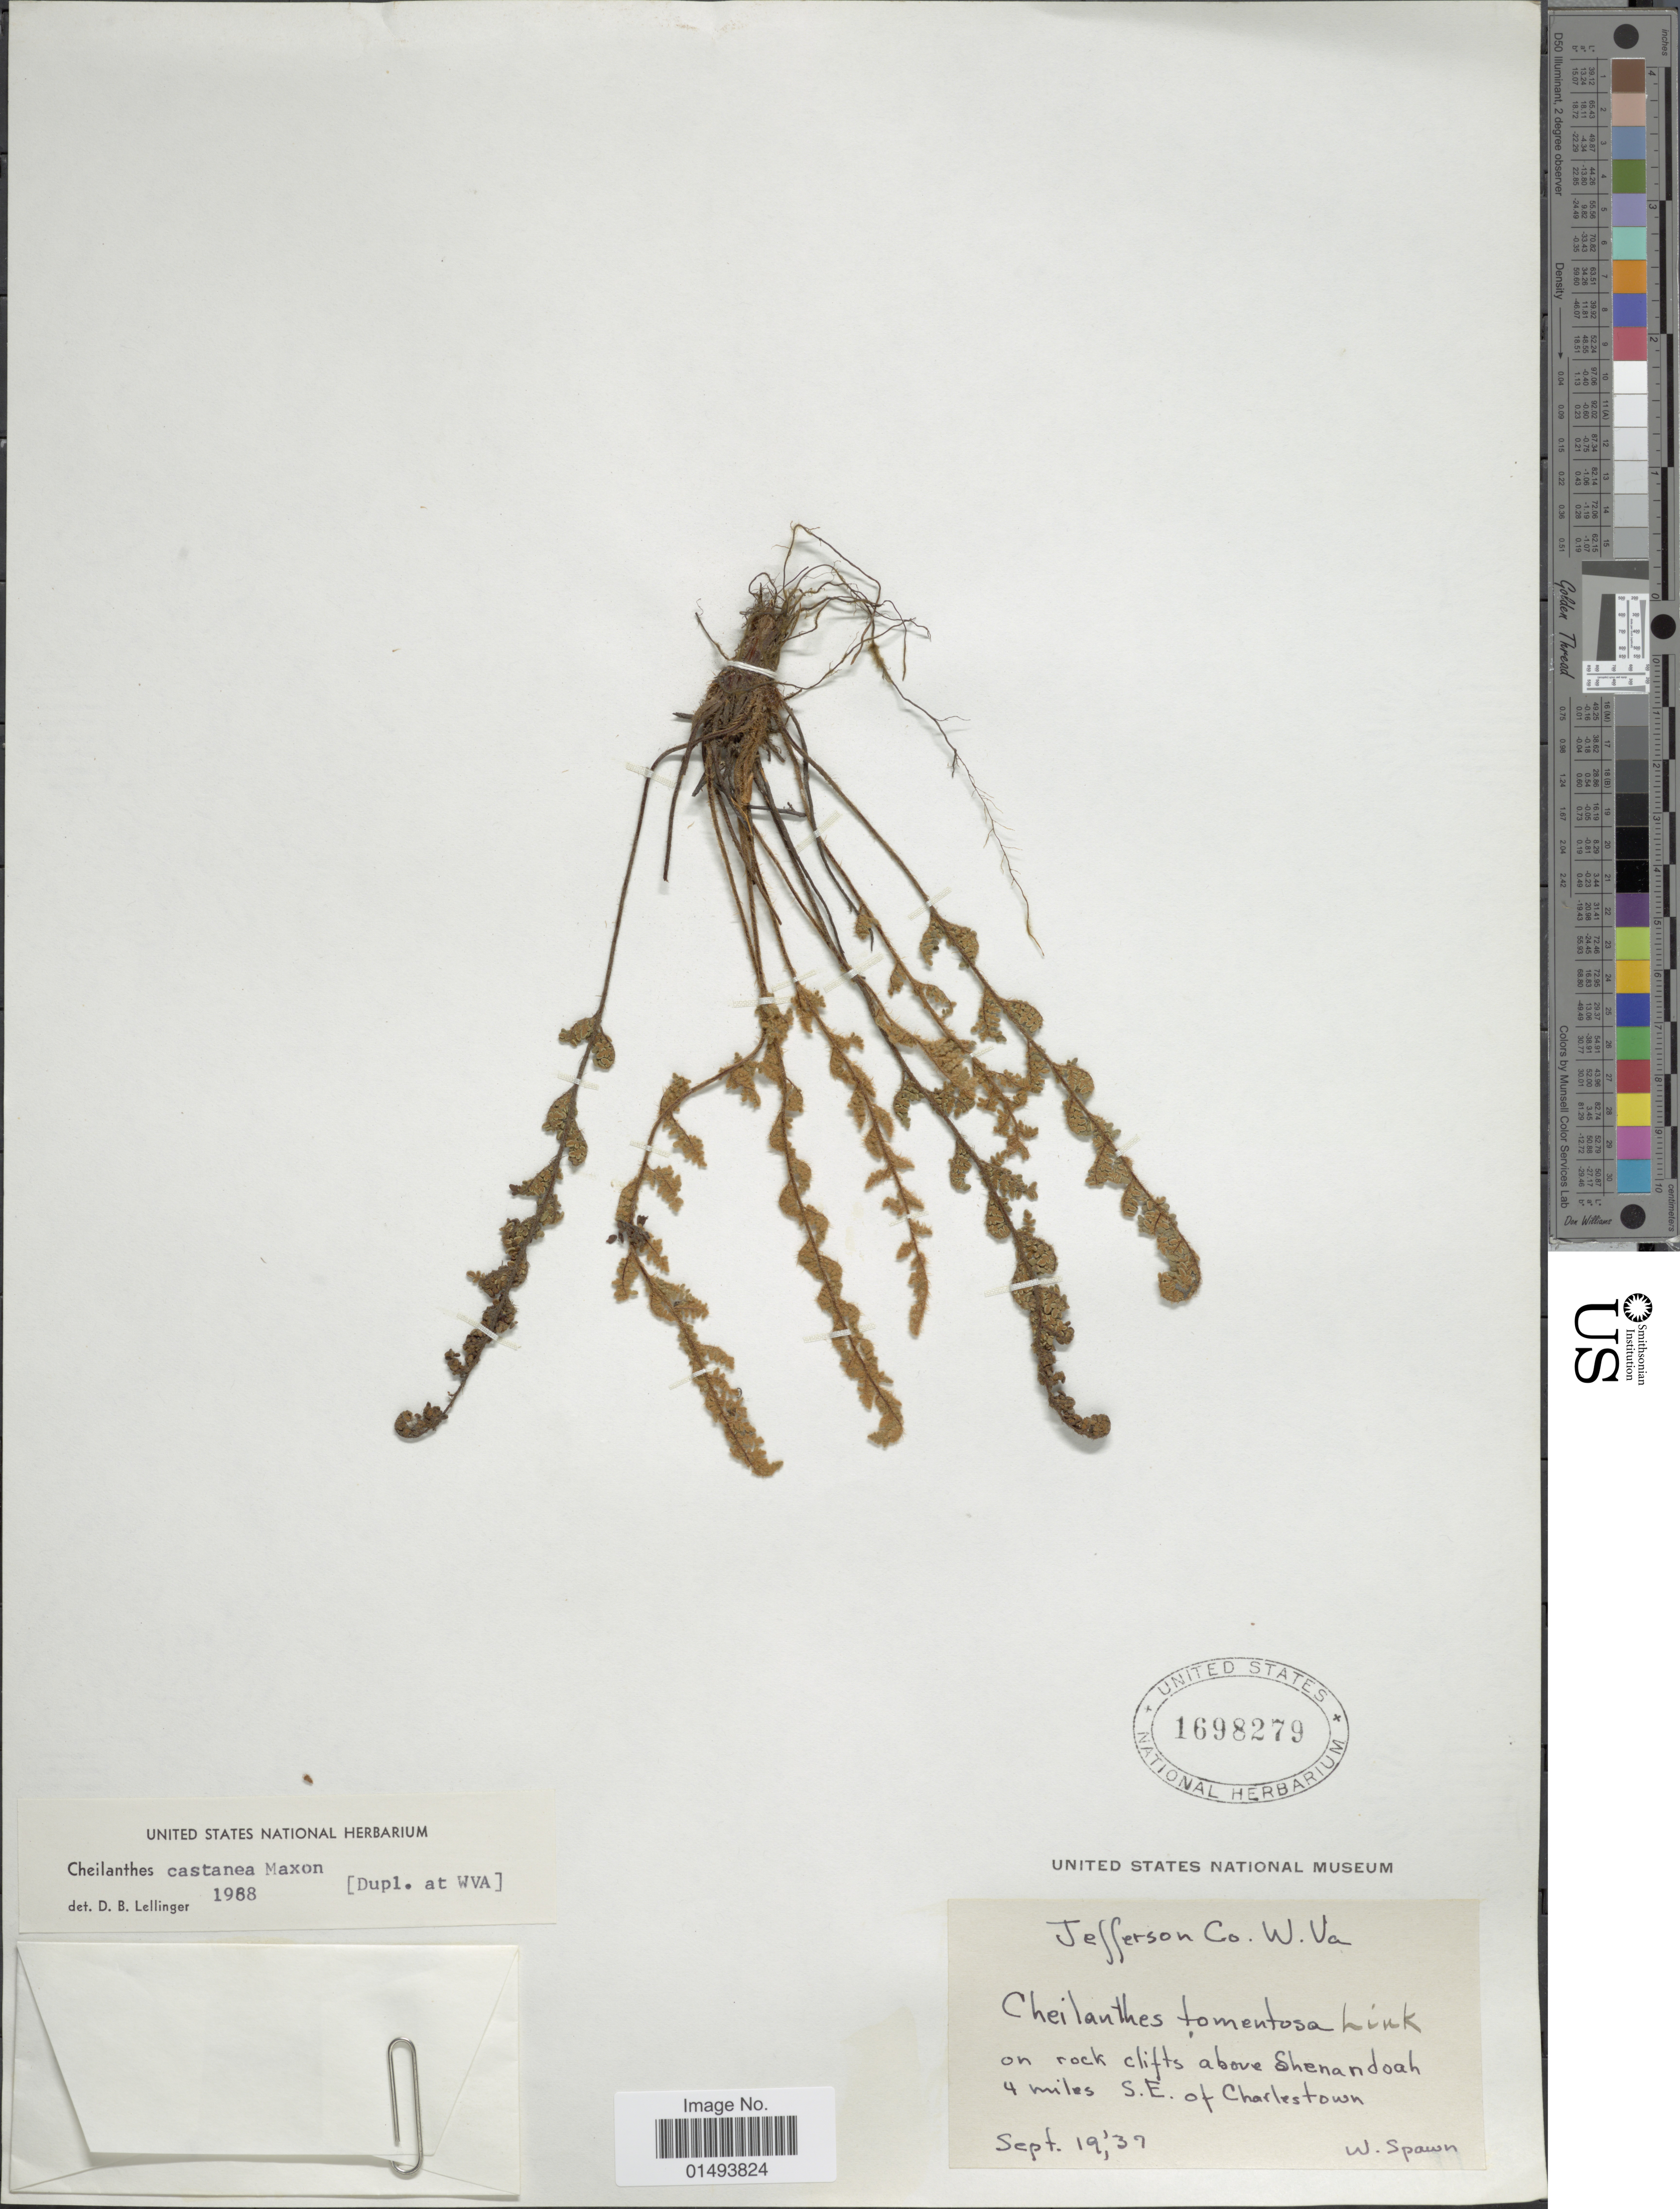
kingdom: Plantae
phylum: Tracheophyta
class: Polypodiopsida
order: Polypodiales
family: Pteridaceae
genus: Myriopteris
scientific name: Myriopteris rufa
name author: Fée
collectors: W. Spawn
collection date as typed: Transcribed d/m/y: 19/9/39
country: United States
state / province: West Virginia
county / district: Jefferson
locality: Jefferson Co. W. Va, on rock clifts above Shenandoah 4 miles S.E. of Charlestown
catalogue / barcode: US 1698279